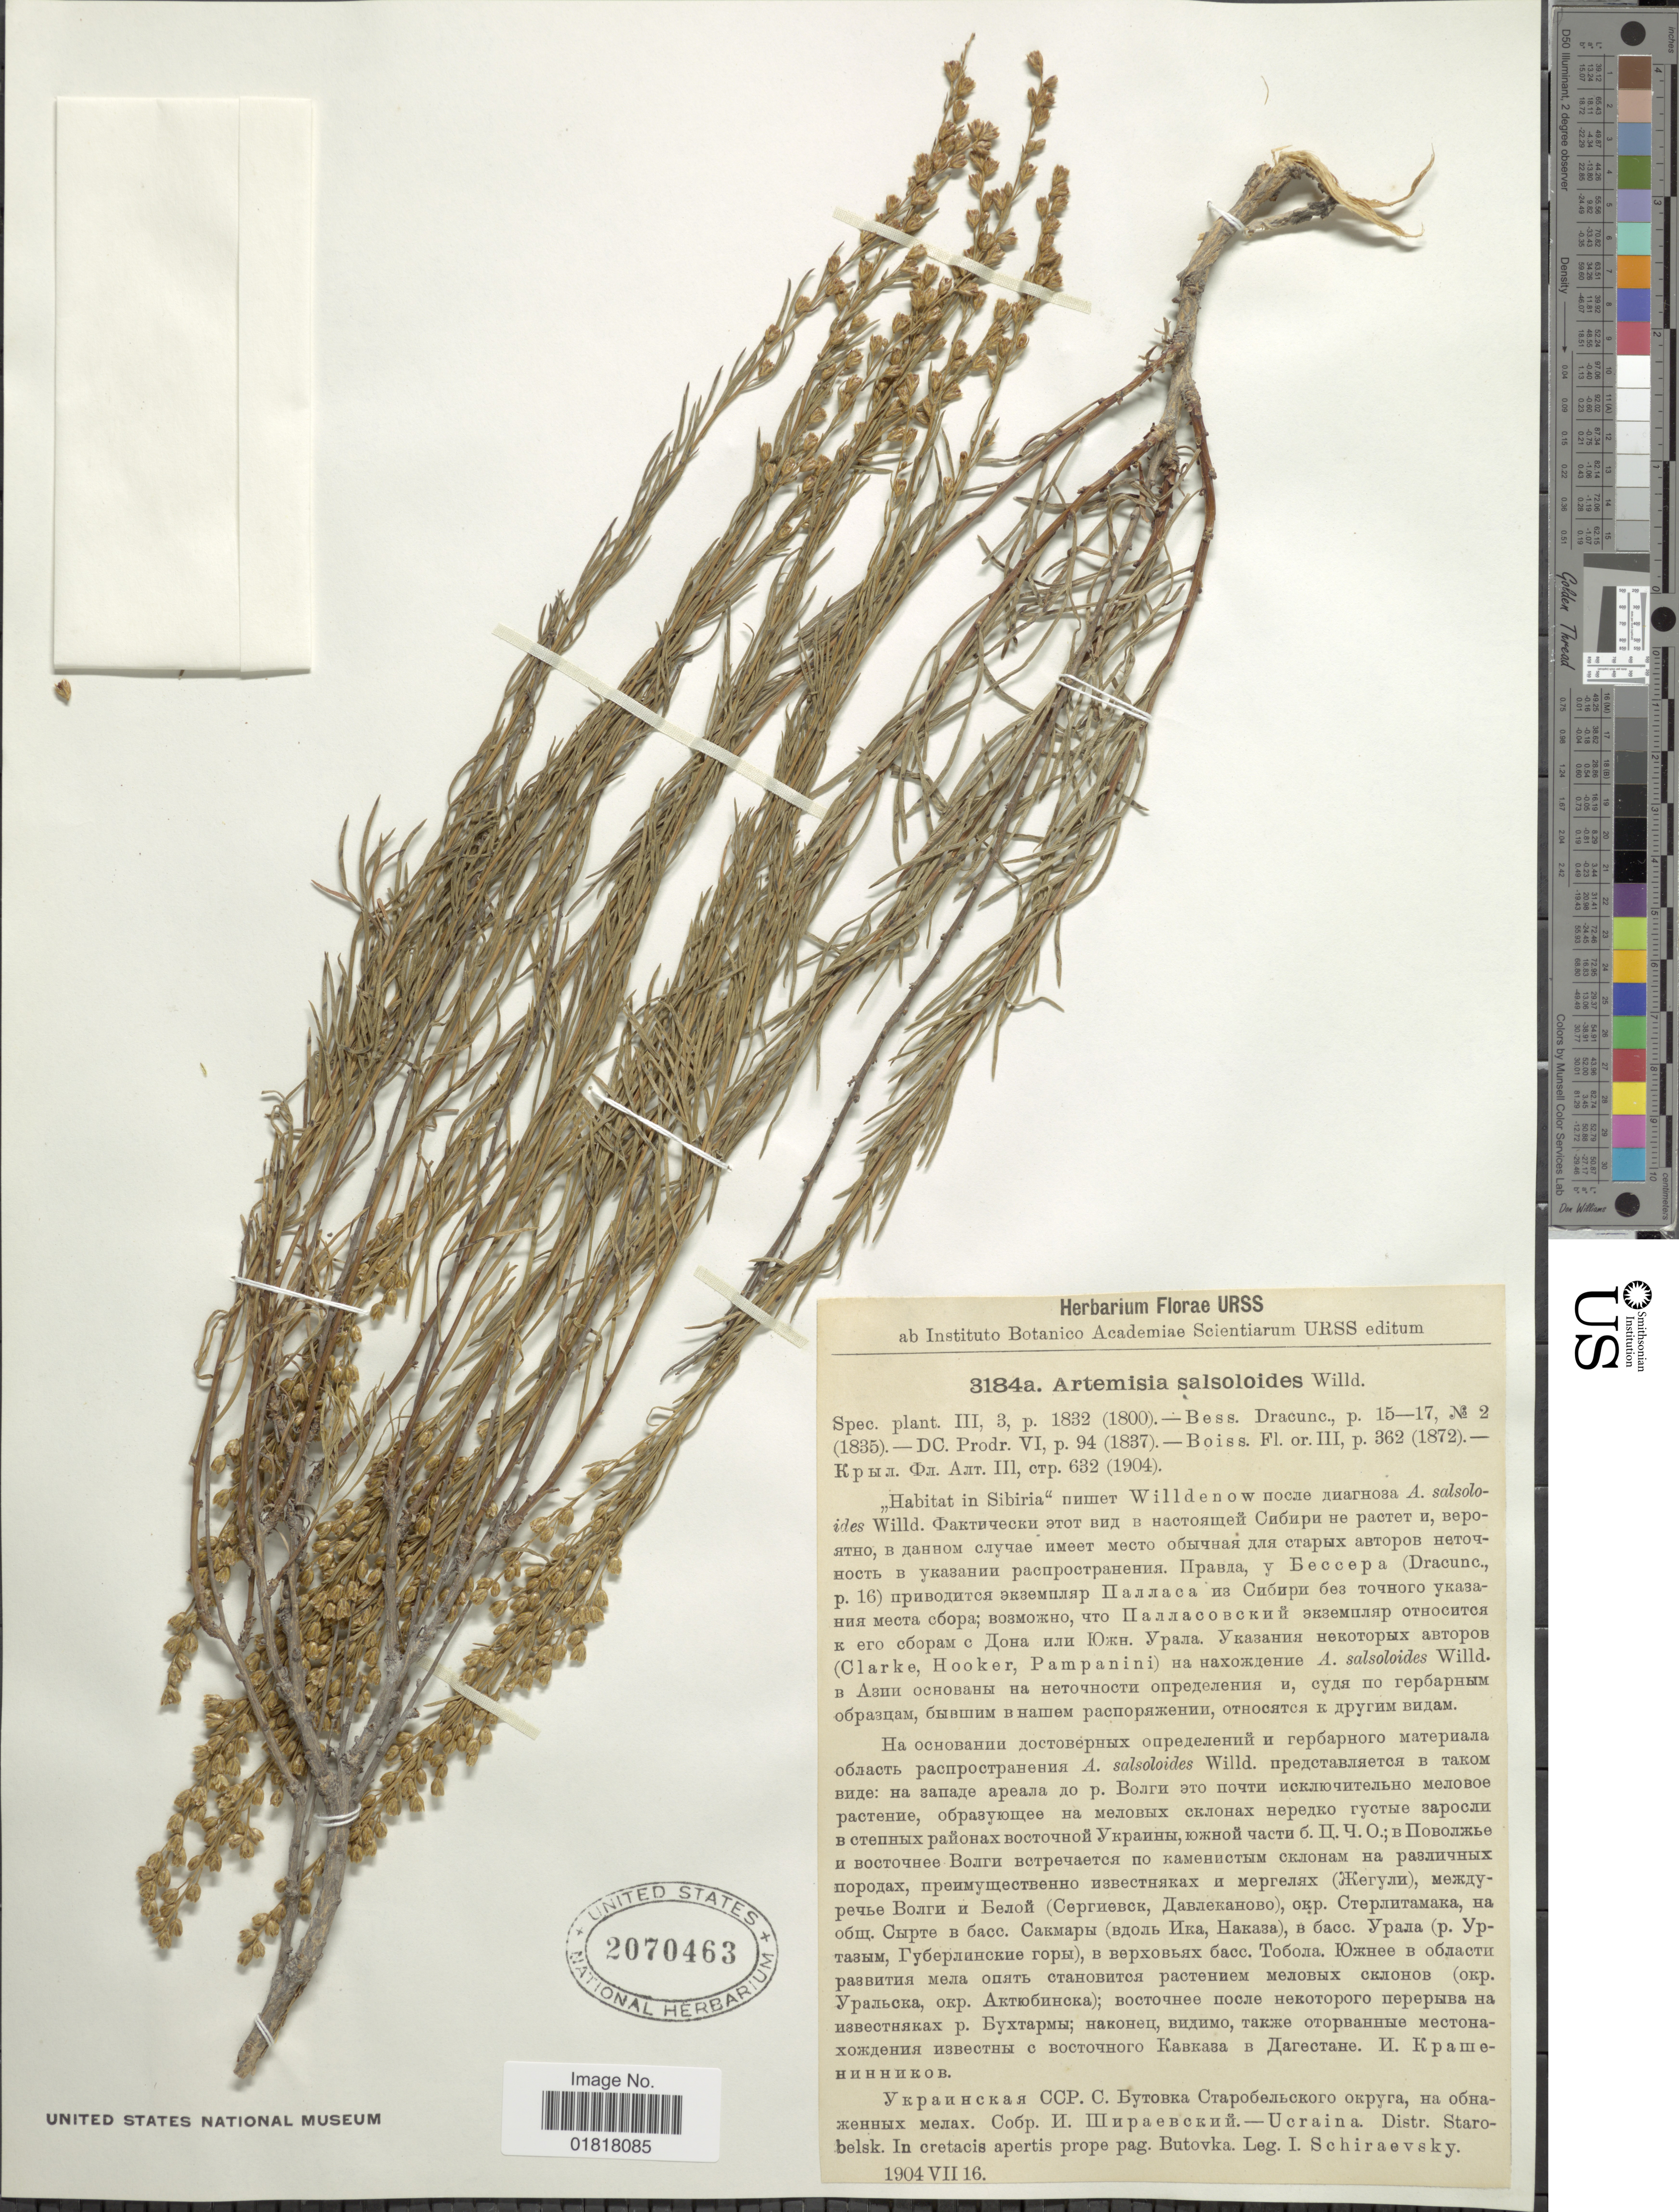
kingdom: Plantae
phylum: Tracheophyta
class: Magnoliopsida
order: Asterales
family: Asteraceae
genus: Artemisia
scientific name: Artemisia salsoloides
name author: Willd.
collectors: I. Schiraevsky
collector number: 3184a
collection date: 1904-07-16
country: Ukraine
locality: Distr. Starobelsk, in cretacis apertis prope pag. Butovka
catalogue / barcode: US 2070463